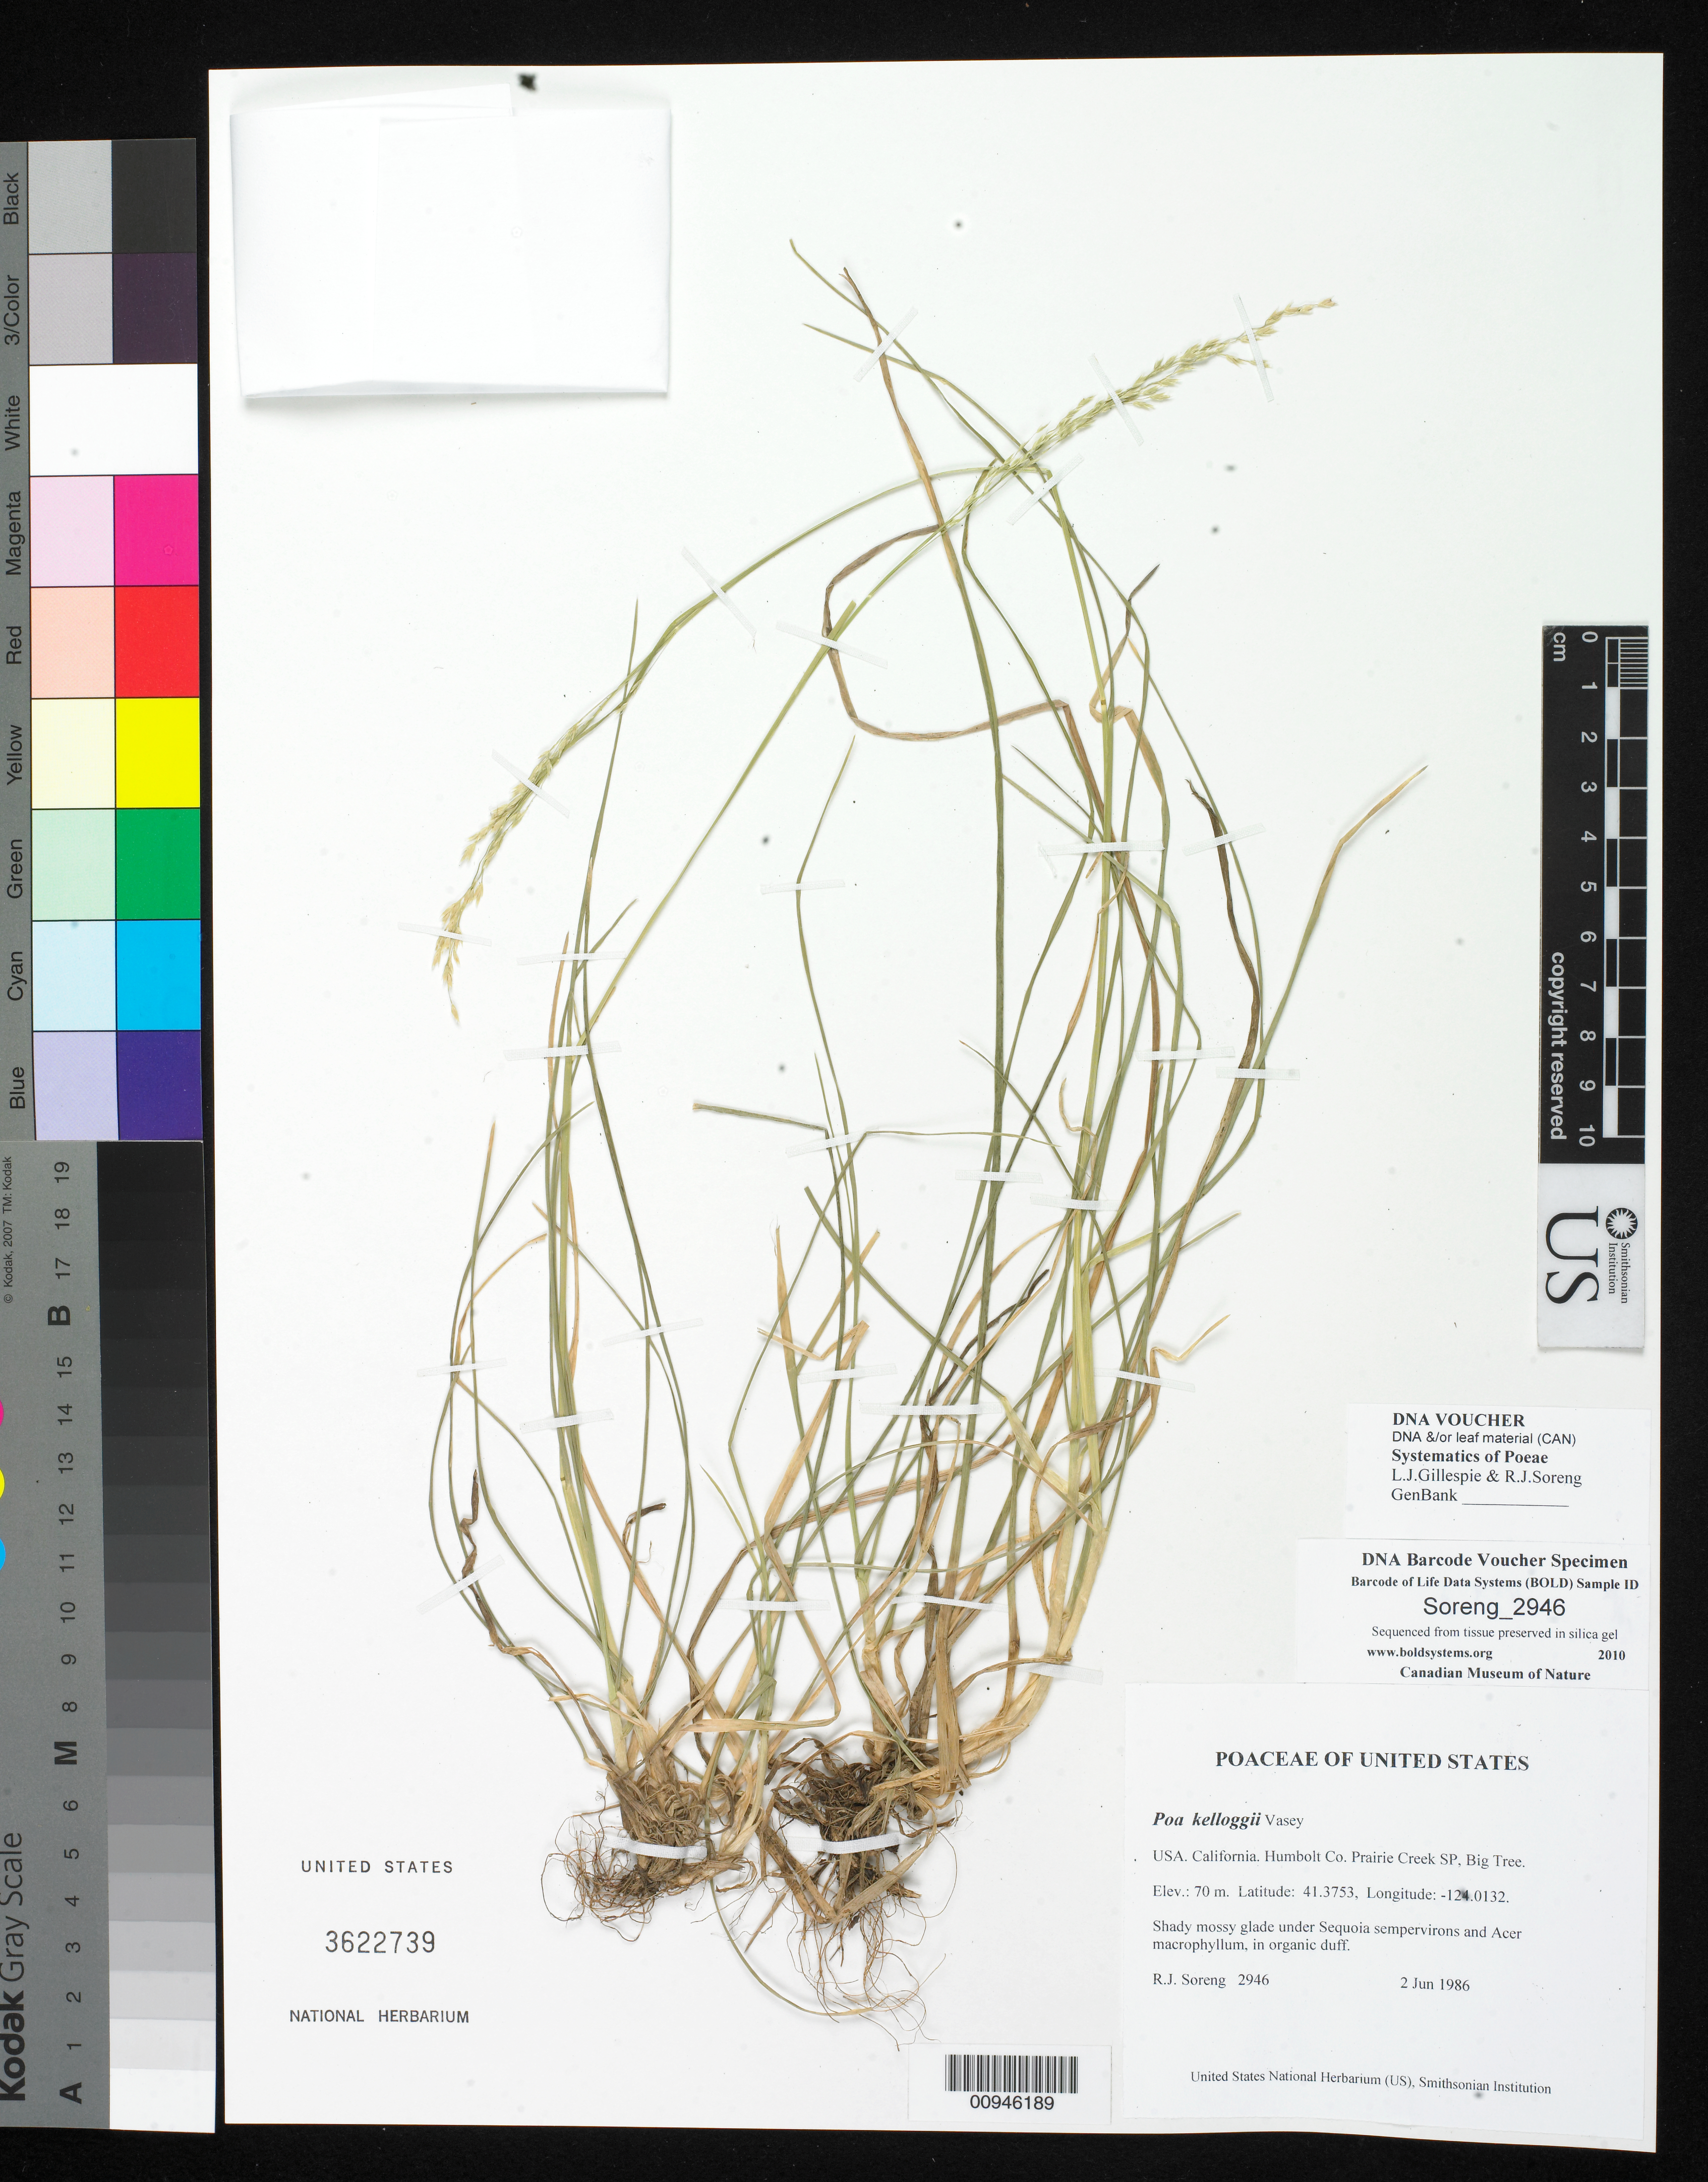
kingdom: Plantae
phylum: Tracheophyta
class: Liliopsida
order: Poales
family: Poaceae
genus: Poa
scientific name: Poa kelloggii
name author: Vasey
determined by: Soreng, Robert J., Research Associate (BOT), Smithsonian Institution - National Museum of Natural History (UNITED STATES)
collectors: R. J. Soreng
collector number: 2946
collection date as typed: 02 Jun 1986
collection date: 1986-06-02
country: United States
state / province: California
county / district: Humbolt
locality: Prairie Creek SP, Big Tree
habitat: Shady mossy glade under Sequoia sempervirons and Acer macrophyllum, in organic duff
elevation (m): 70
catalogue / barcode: US 3622739